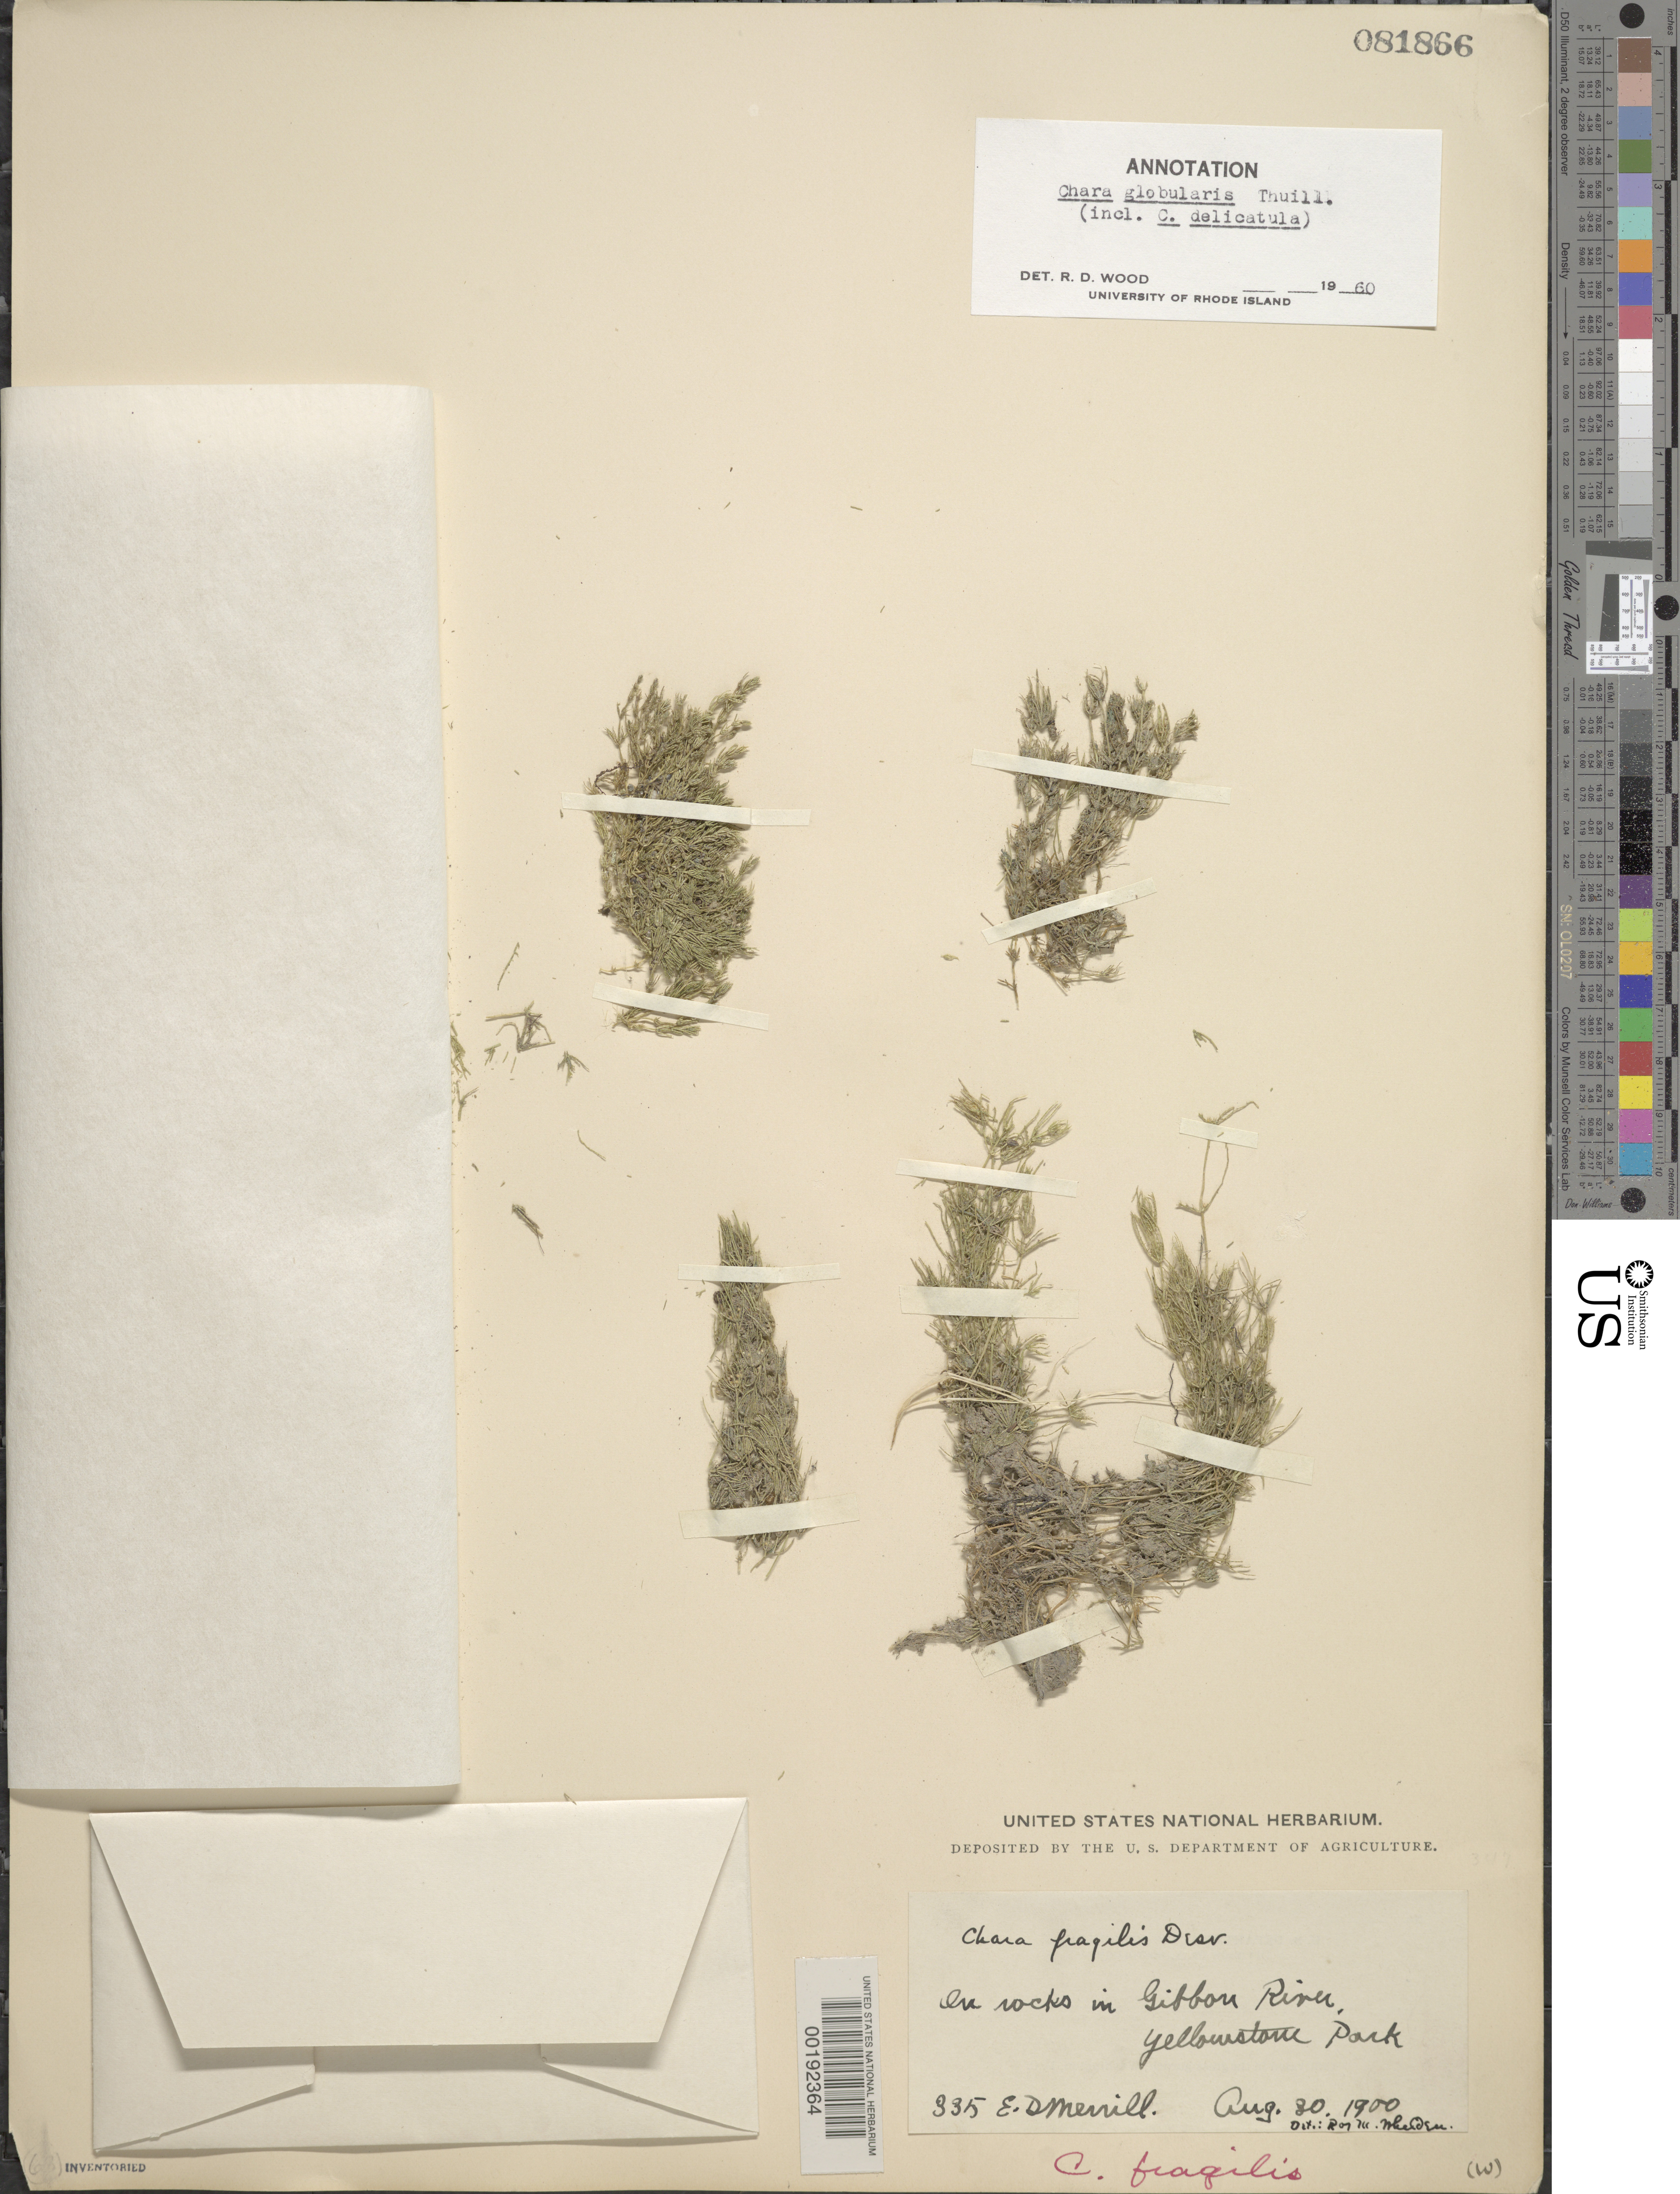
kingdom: Plantae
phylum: Charophyta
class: Charophyceae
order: Charales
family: Characeae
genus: Chara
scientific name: Chara globularis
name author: Thuiller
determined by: Wood, R. D.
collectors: E. D. Merrill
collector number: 335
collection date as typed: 30 Aug 1900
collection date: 1900-08-30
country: United States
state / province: Wyoming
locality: Yellowstone National Park, Gibbon River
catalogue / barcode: US 81866